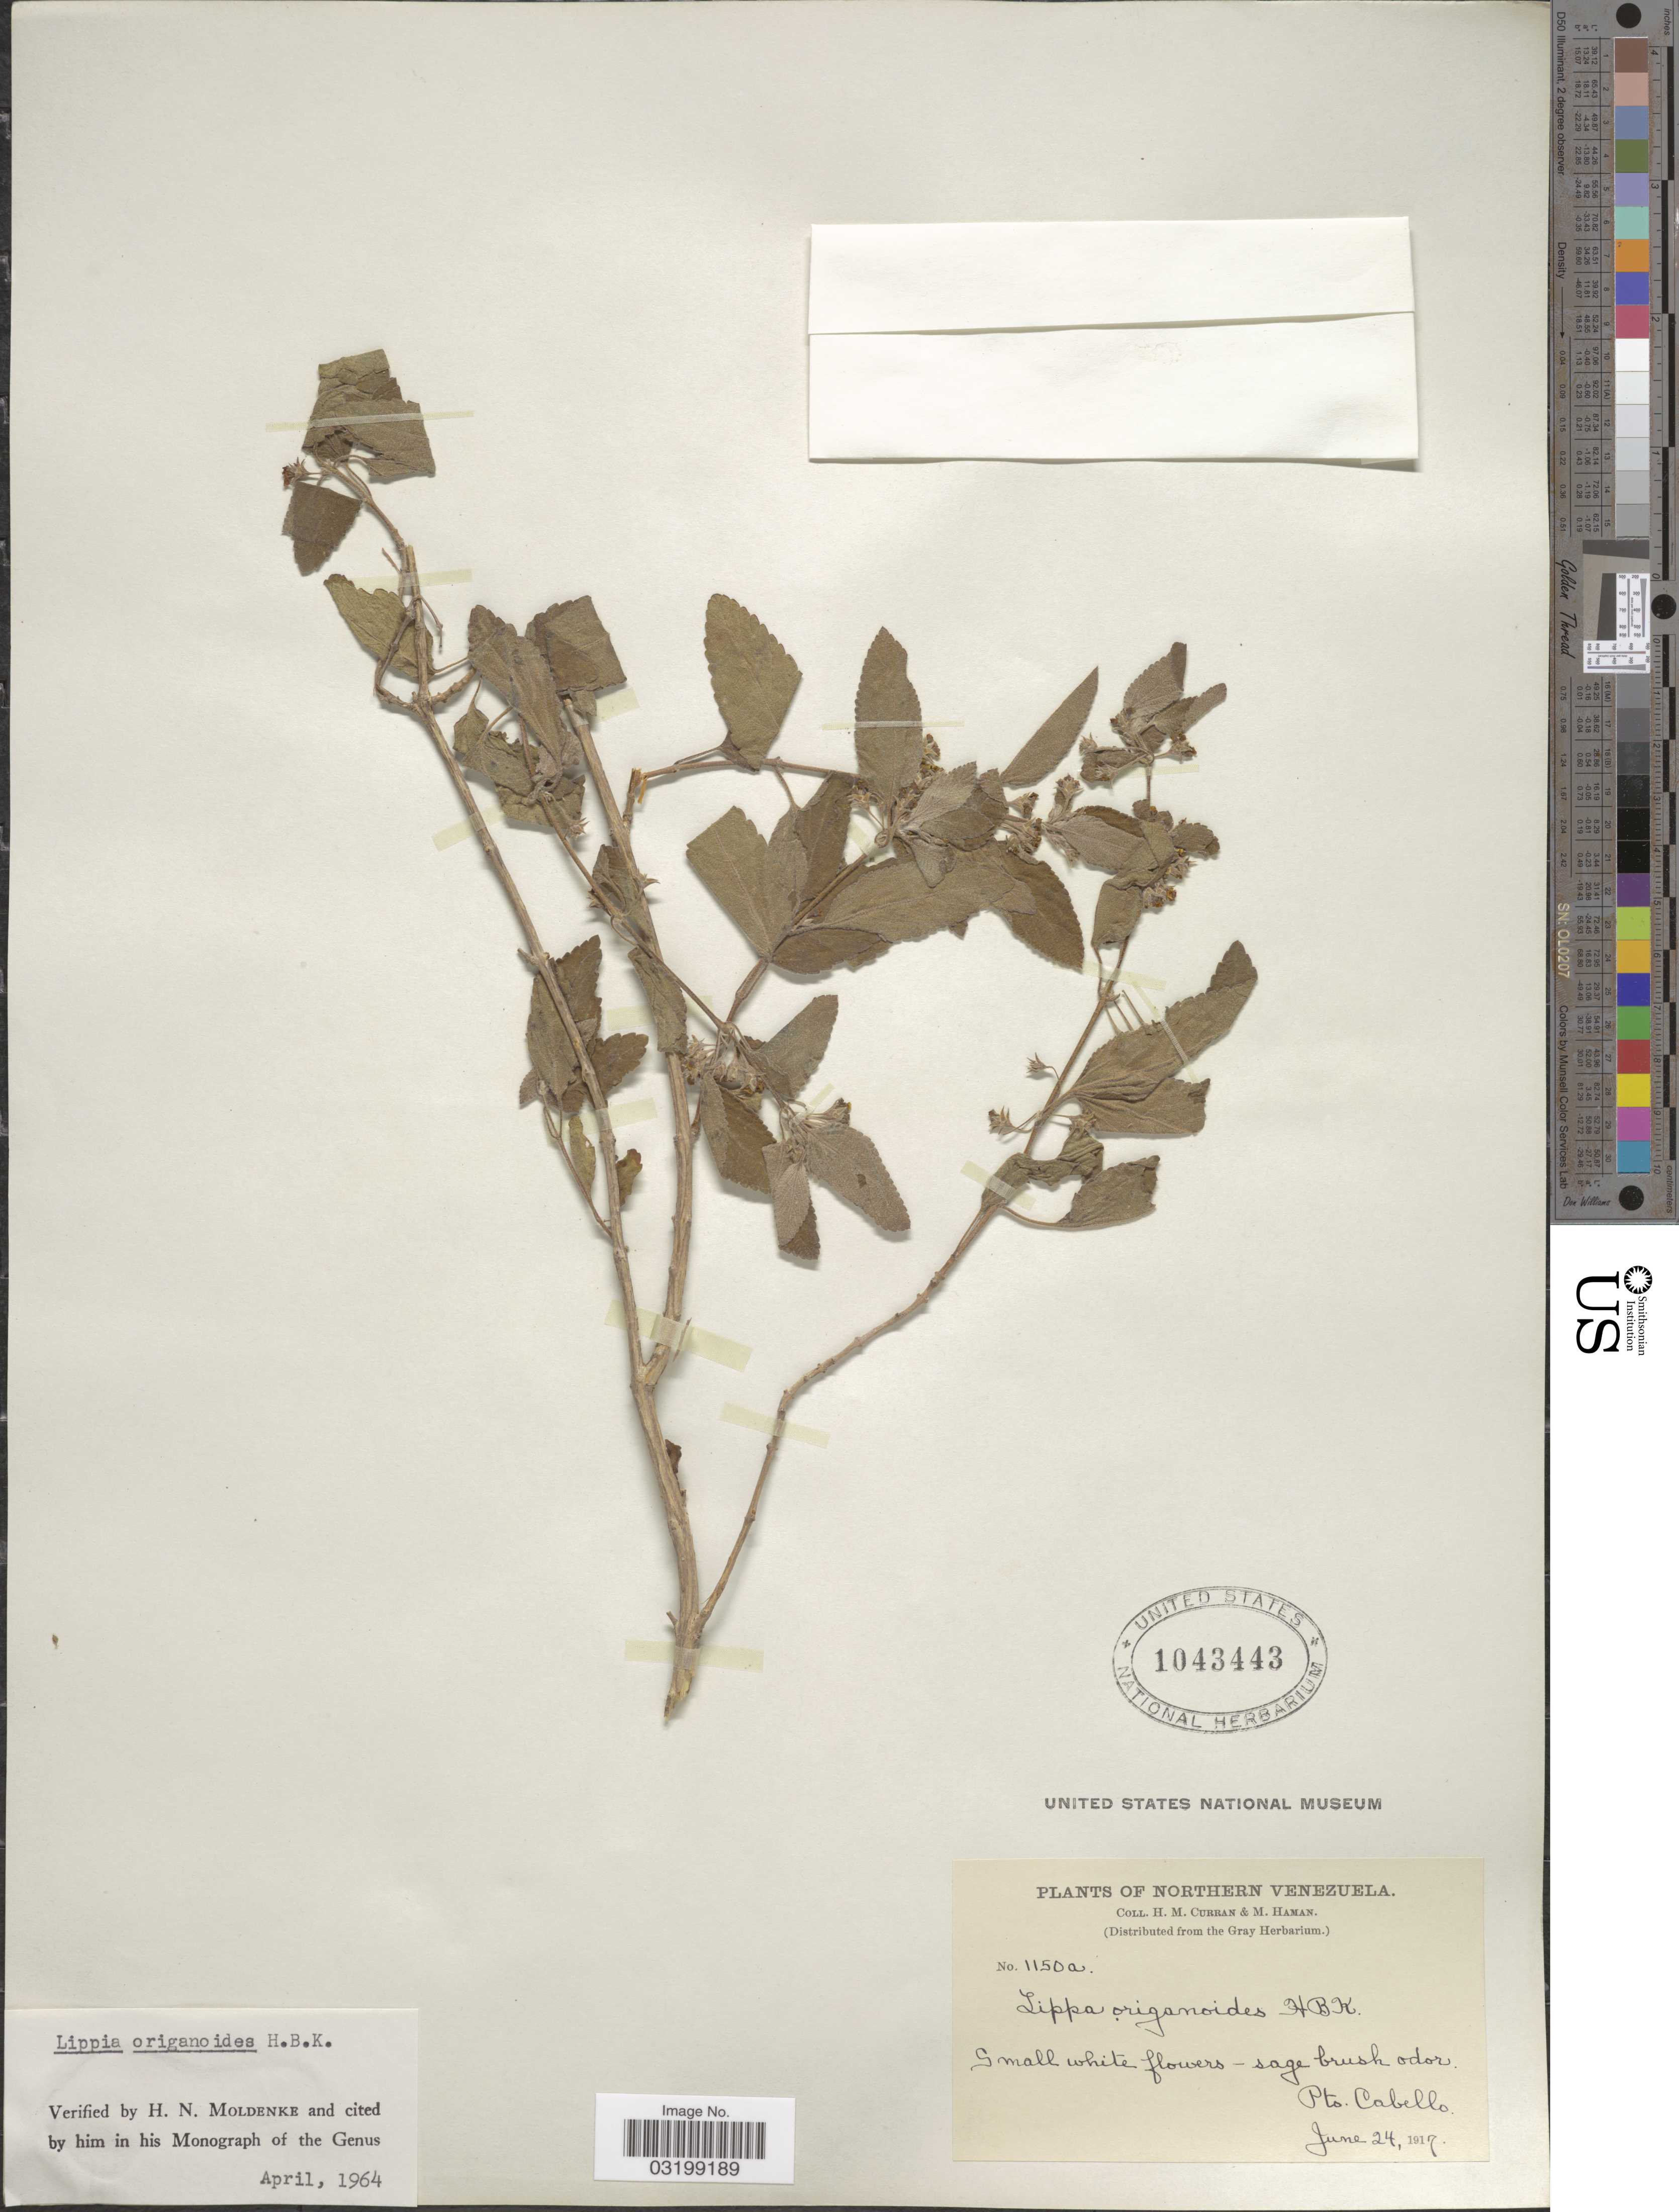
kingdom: Plantae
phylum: Tracheophyta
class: Magnoliopsida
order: Lamiales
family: Verbenaceae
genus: Lippia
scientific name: Lippia origanoides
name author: Kunth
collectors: H. M. Curran & M. Haman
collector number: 1150a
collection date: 1917-06-24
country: Venezuela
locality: Northern Venezuela. Pto. Cabello.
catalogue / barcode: US 1043443